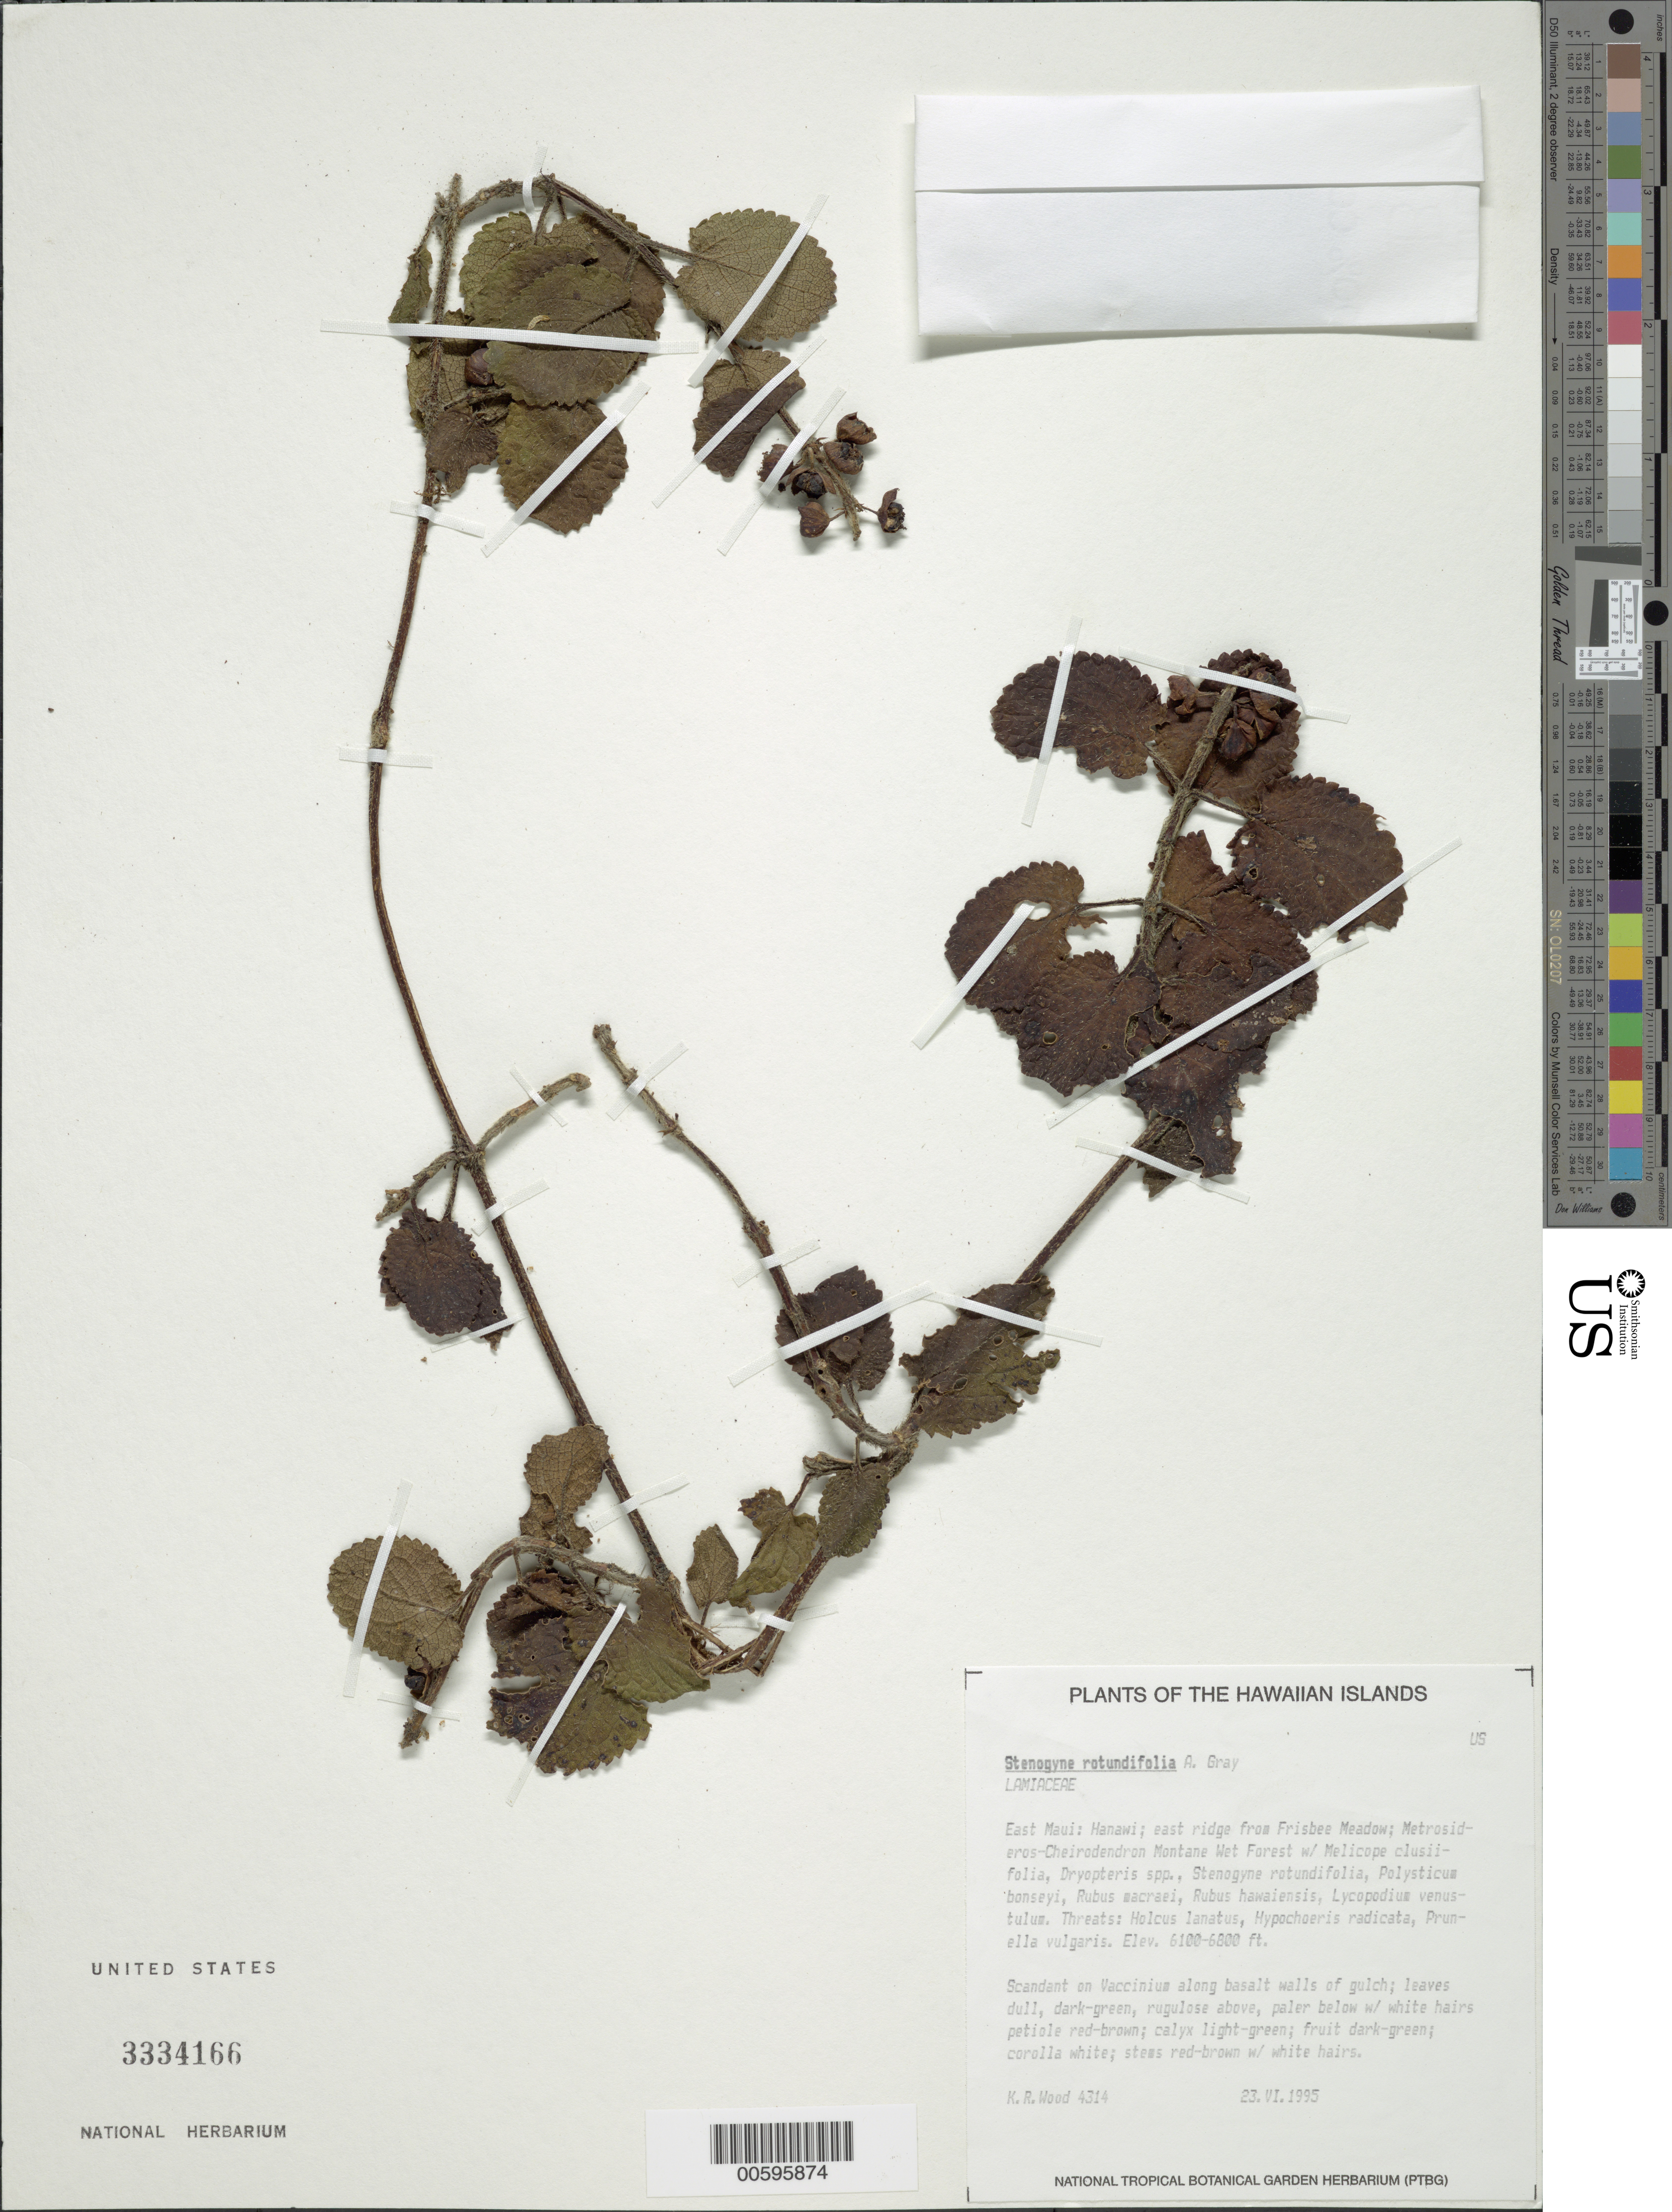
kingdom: Plantae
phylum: Tracheophyta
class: Magnoliopsida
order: Lamiales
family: Lamiaceae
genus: Stenogyne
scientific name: Stenogyne rotundifolia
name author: A. Gray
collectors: K. R. Wood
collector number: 4314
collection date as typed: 23 Jun 1995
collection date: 1995-06-23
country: United States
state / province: Hawaii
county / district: Maui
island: Maui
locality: E Maui: Hanawi; E ridge from Frisbee Meadow.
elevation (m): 1859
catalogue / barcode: US 3334166